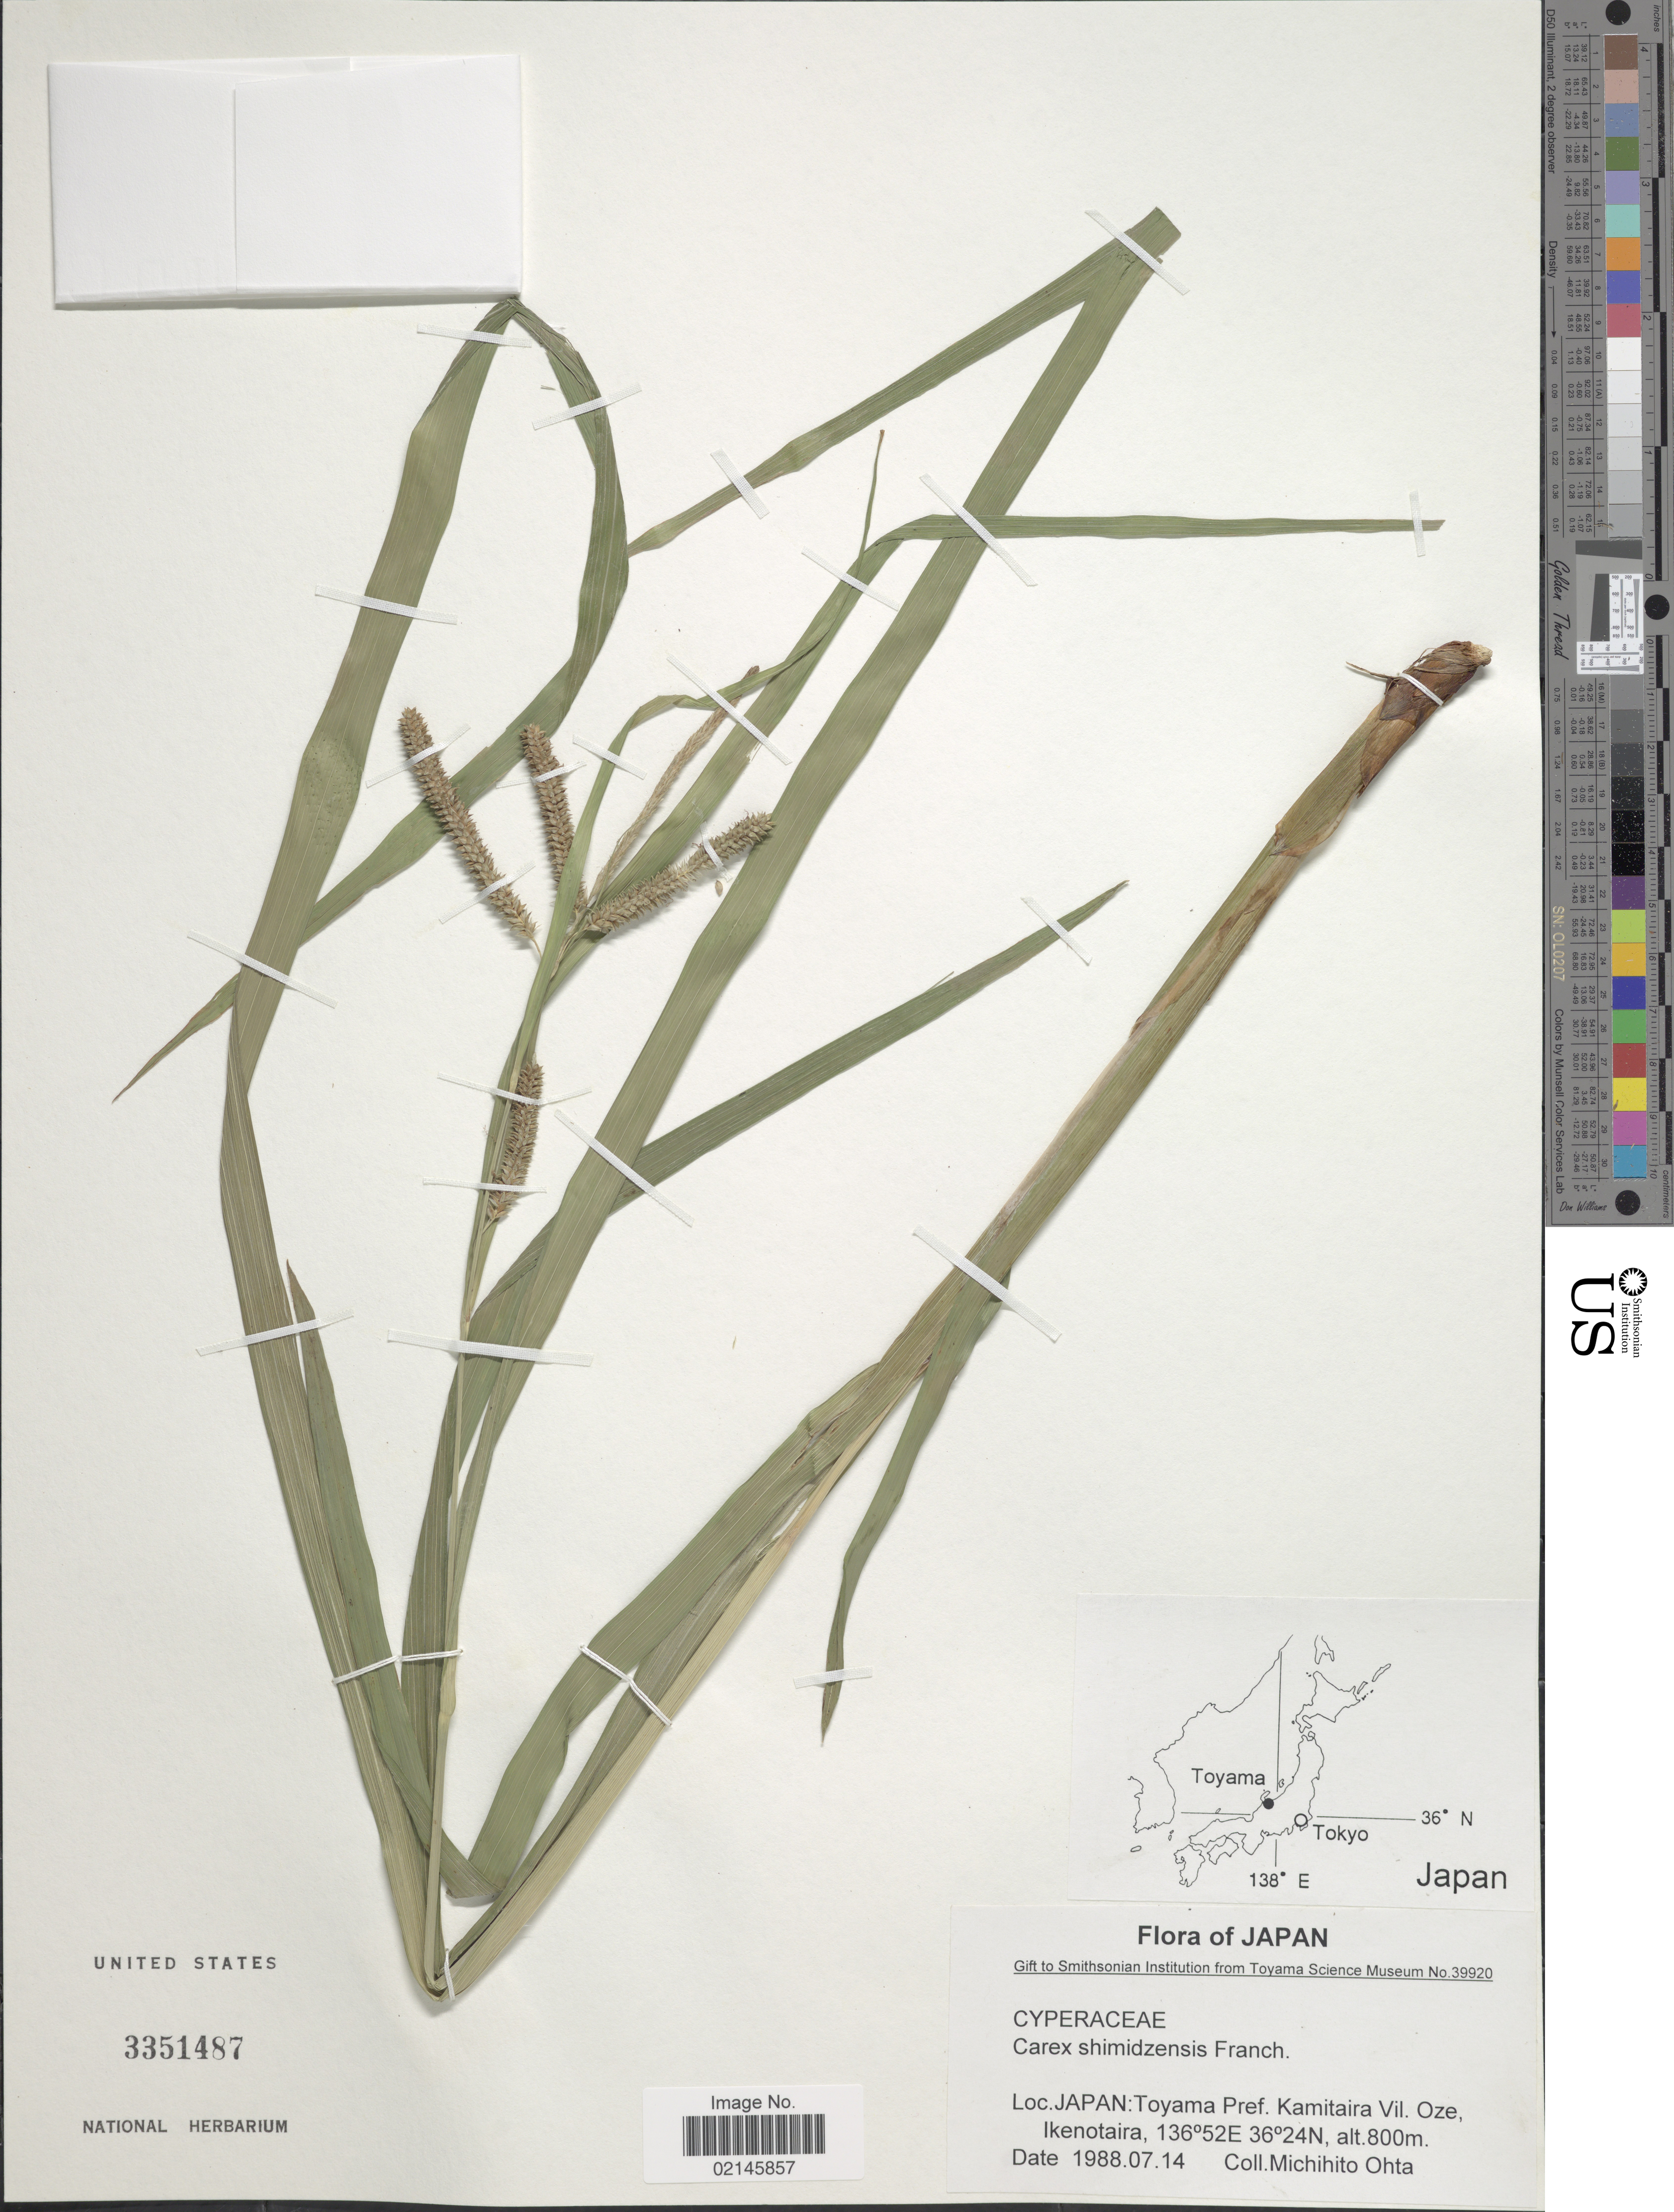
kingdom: Plantae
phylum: Tracheophyta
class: Liliopsida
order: Poales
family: Cyperaceae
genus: Carex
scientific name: Carex shimidzensis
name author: Franch.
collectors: M. Ohta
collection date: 1988-07-14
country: Japan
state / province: Toyama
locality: Toyama Pref. Kamitaira Viil. Oze, Ikenotoira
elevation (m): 800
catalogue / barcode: US 3351487